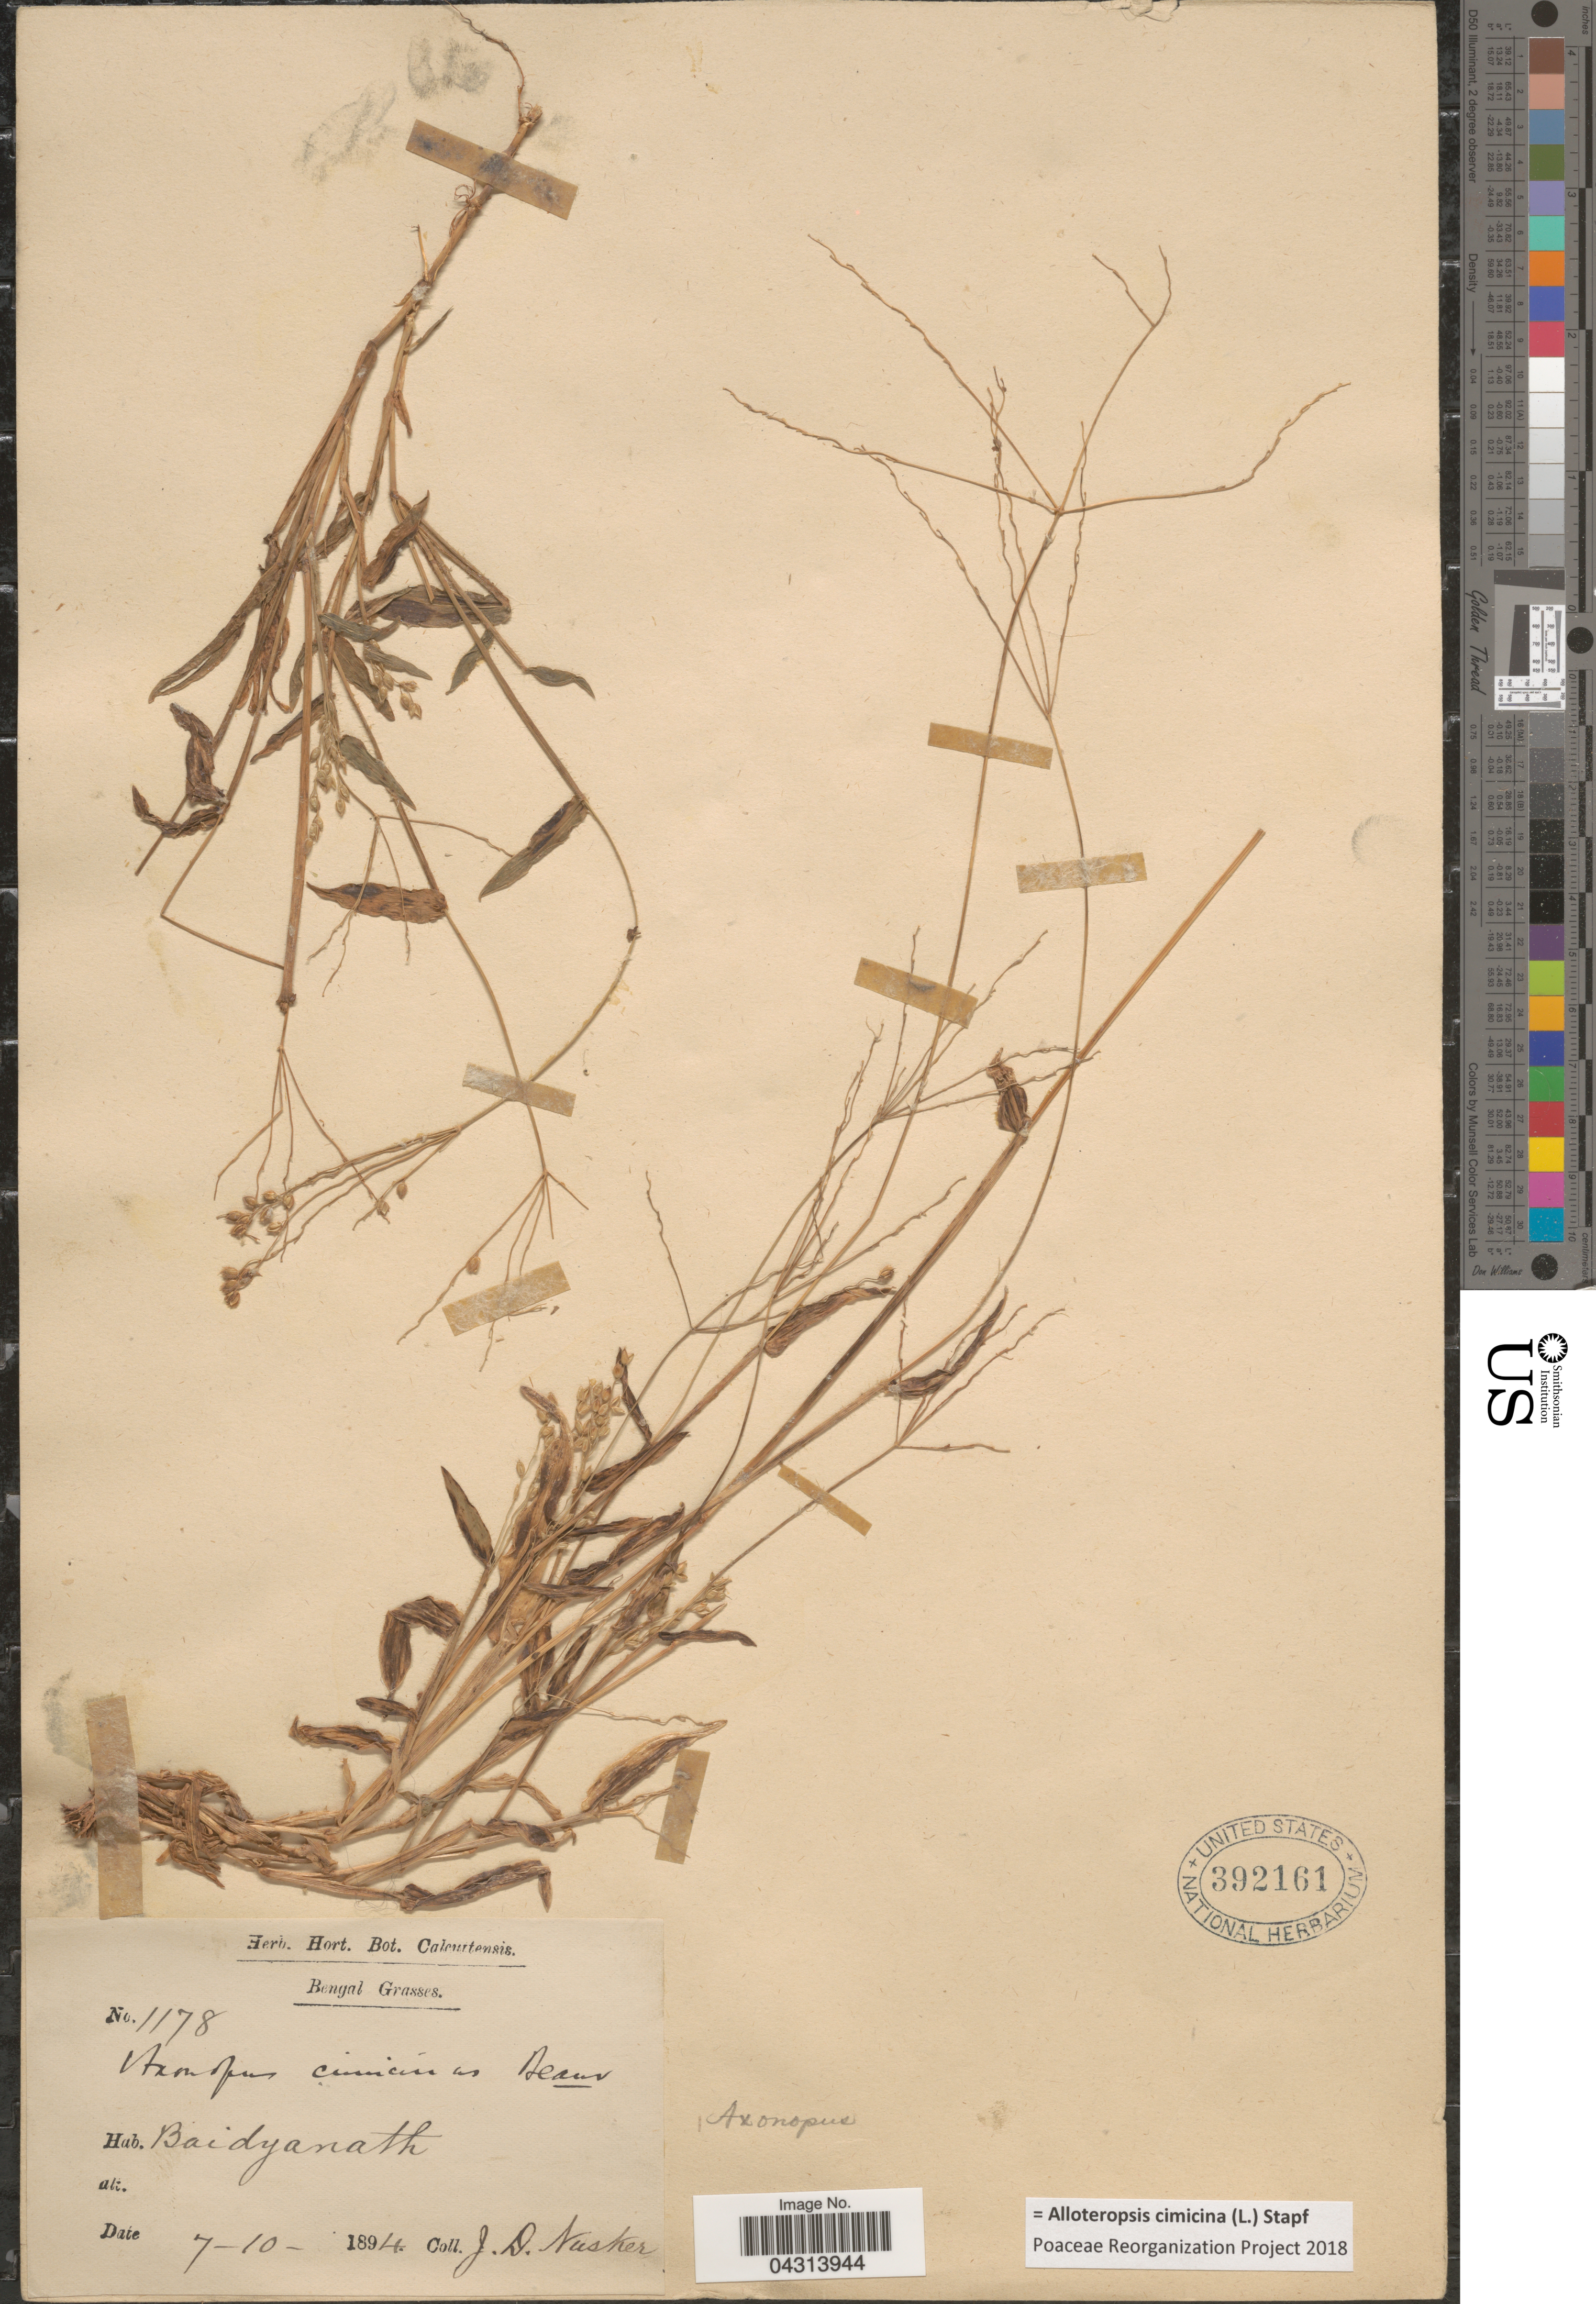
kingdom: Plantae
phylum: Tracheophyta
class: Liliopsida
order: Poales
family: Poaceae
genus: Alloteropsis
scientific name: Alloteropsis cimicina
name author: (L.) Stapf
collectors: J. D. Nusker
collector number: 1178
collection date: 1894-10-07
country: India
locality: Bengal. Baidyanath.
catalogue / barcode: US 392161